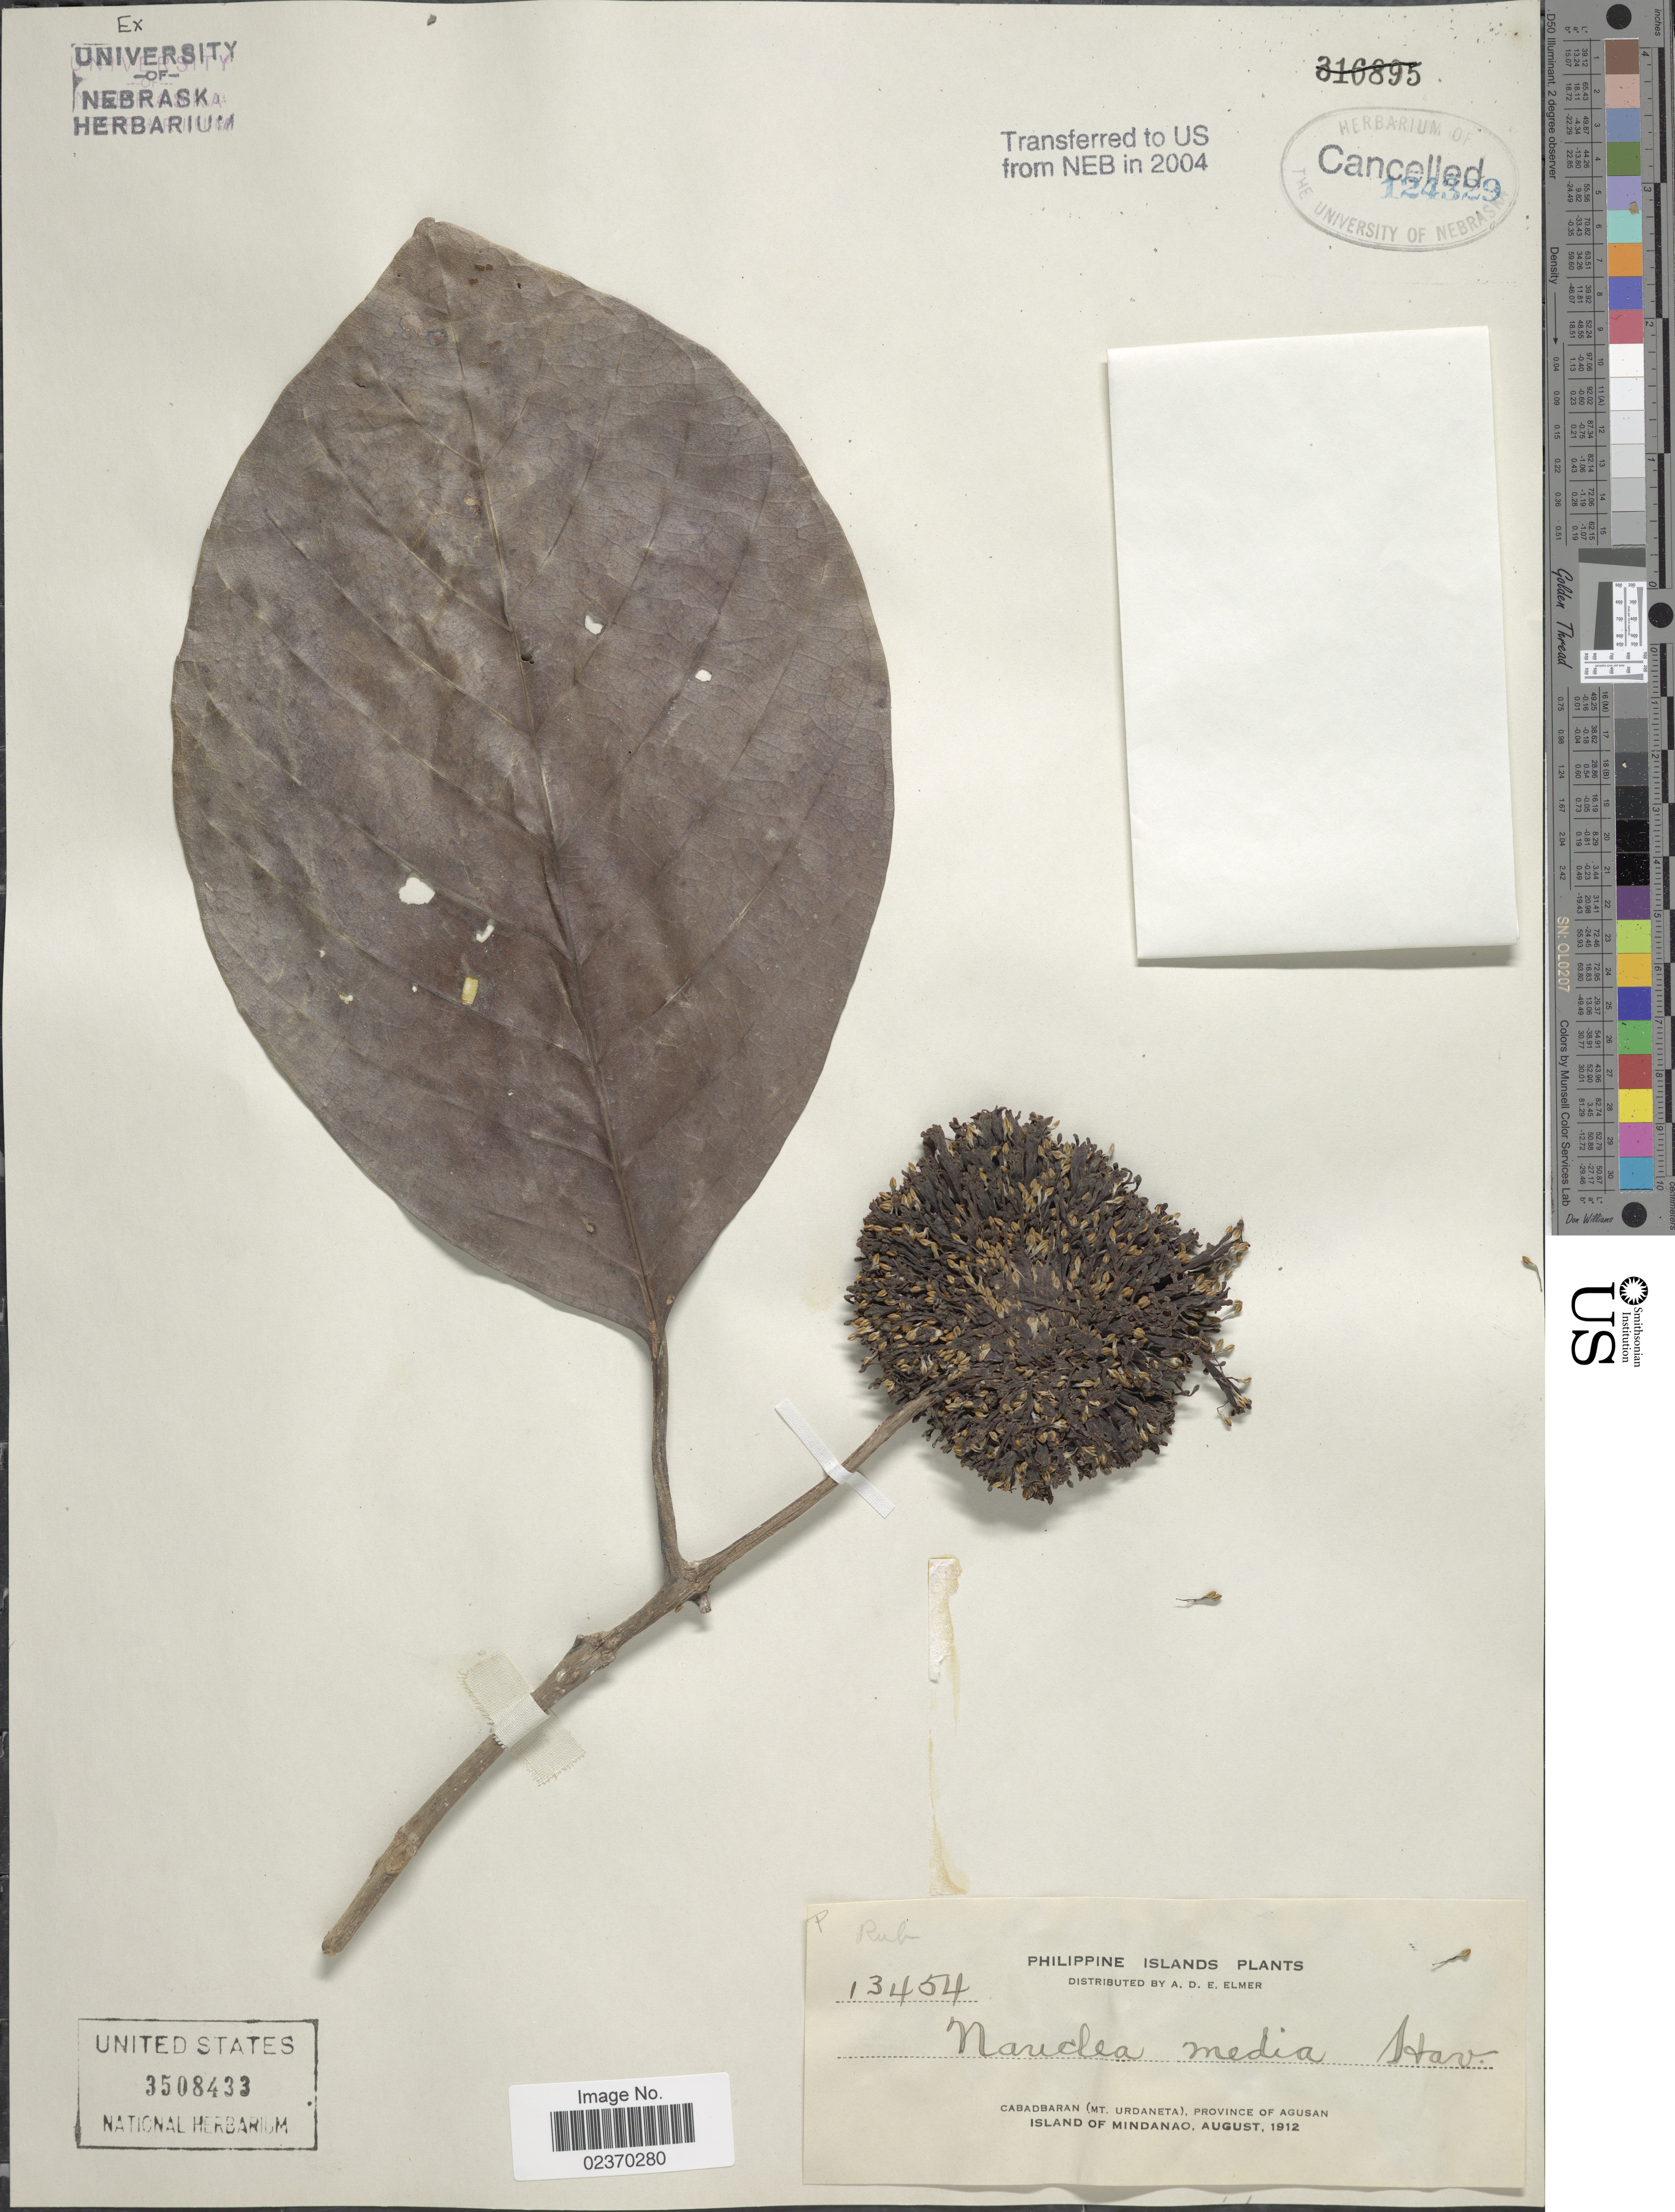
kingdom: Plantae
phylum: Tracheophyta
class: Magnoliopsida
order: Gentianales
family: Rubiaceae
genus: Neonauclea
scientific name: Neonauclea media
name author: (Havil.) Merr.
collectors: A. D. E. Elmer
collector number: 13454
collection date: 1912-08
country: Philippines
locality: Philippine Islands, Cabadbaran (Mt Urdaneta), Province of Agusan, Island of Mindanao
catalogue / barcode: US 3508433